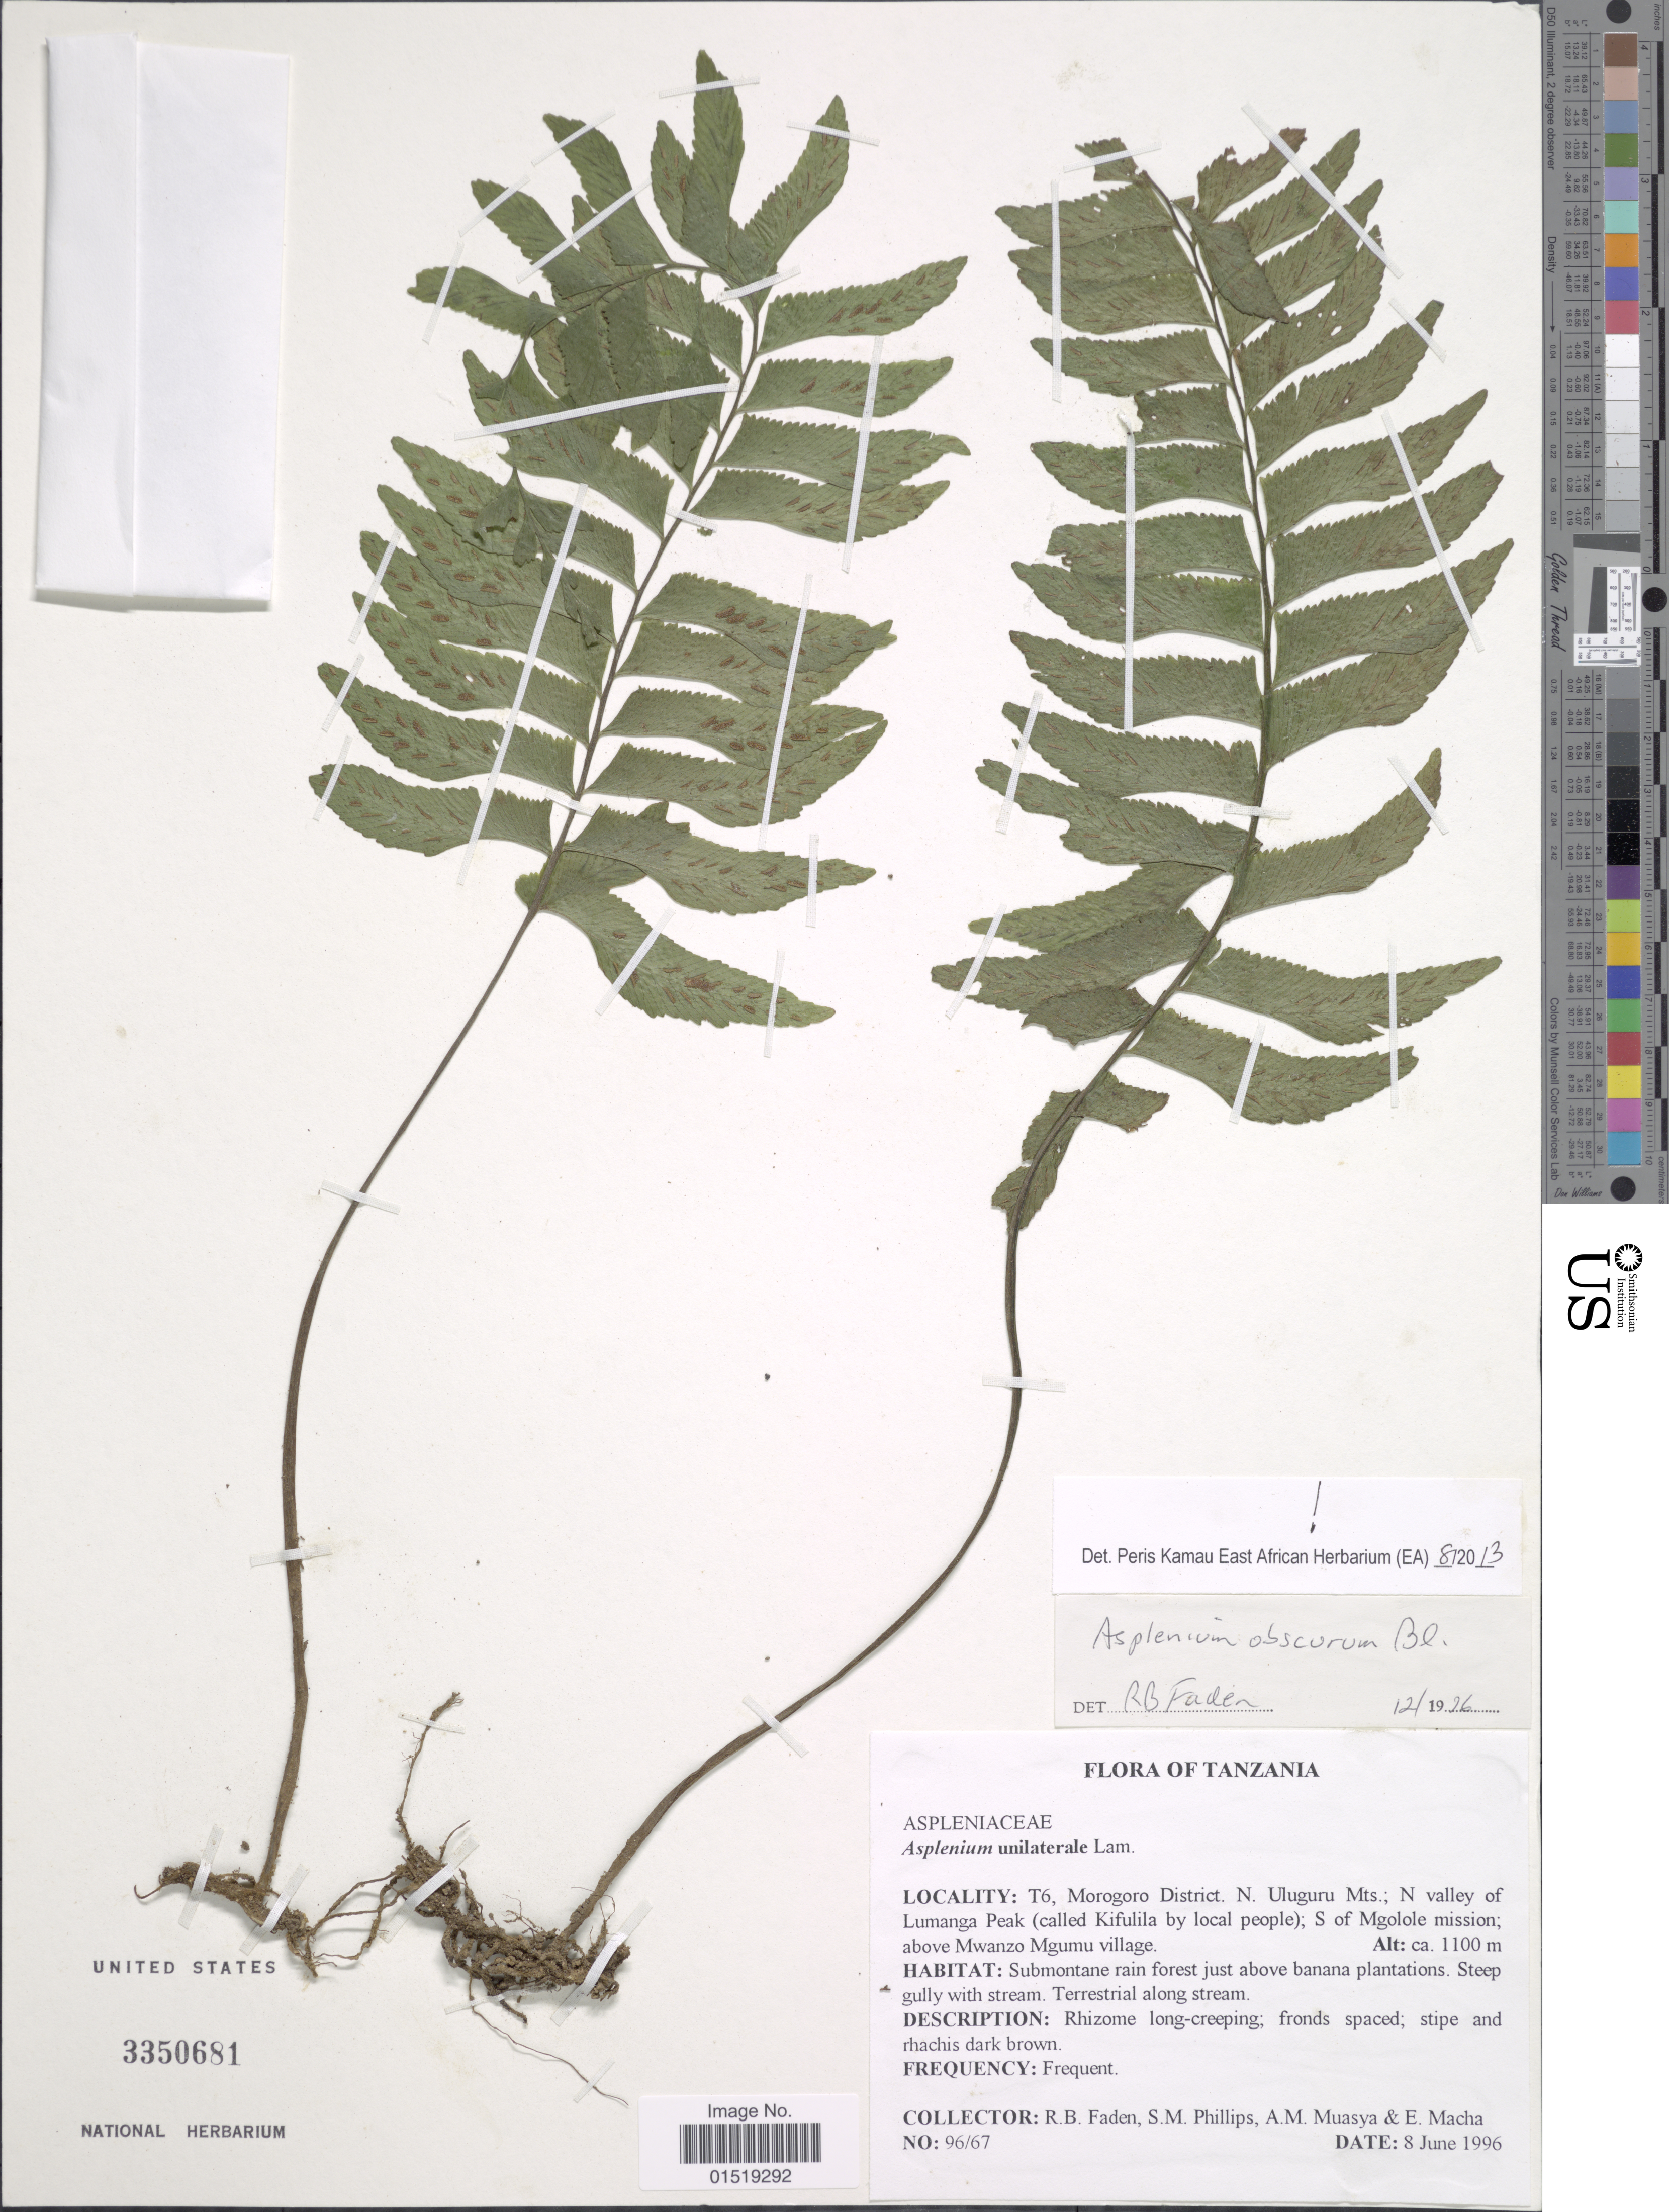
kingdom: Plantae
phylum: Tracheophyta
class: Polypodiopsida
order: Polypodiales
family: Aspleniaceae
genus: Asplenium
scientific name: Asplenium obscurum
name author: Blume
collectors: R. B. Faden, S. M. Phillips, A. Muasya & E. Macha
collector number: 96/67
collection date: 1996-06-08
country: Tanzania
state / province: Morogoro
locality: T6, Morogoro District. N. Uluguru Mts.; N valley of Lumanga Peak (called Kifulila by local people); S of Mgolole mission; above Mwanzo Mgumu village.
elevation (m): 1100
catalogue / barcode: US 3350681